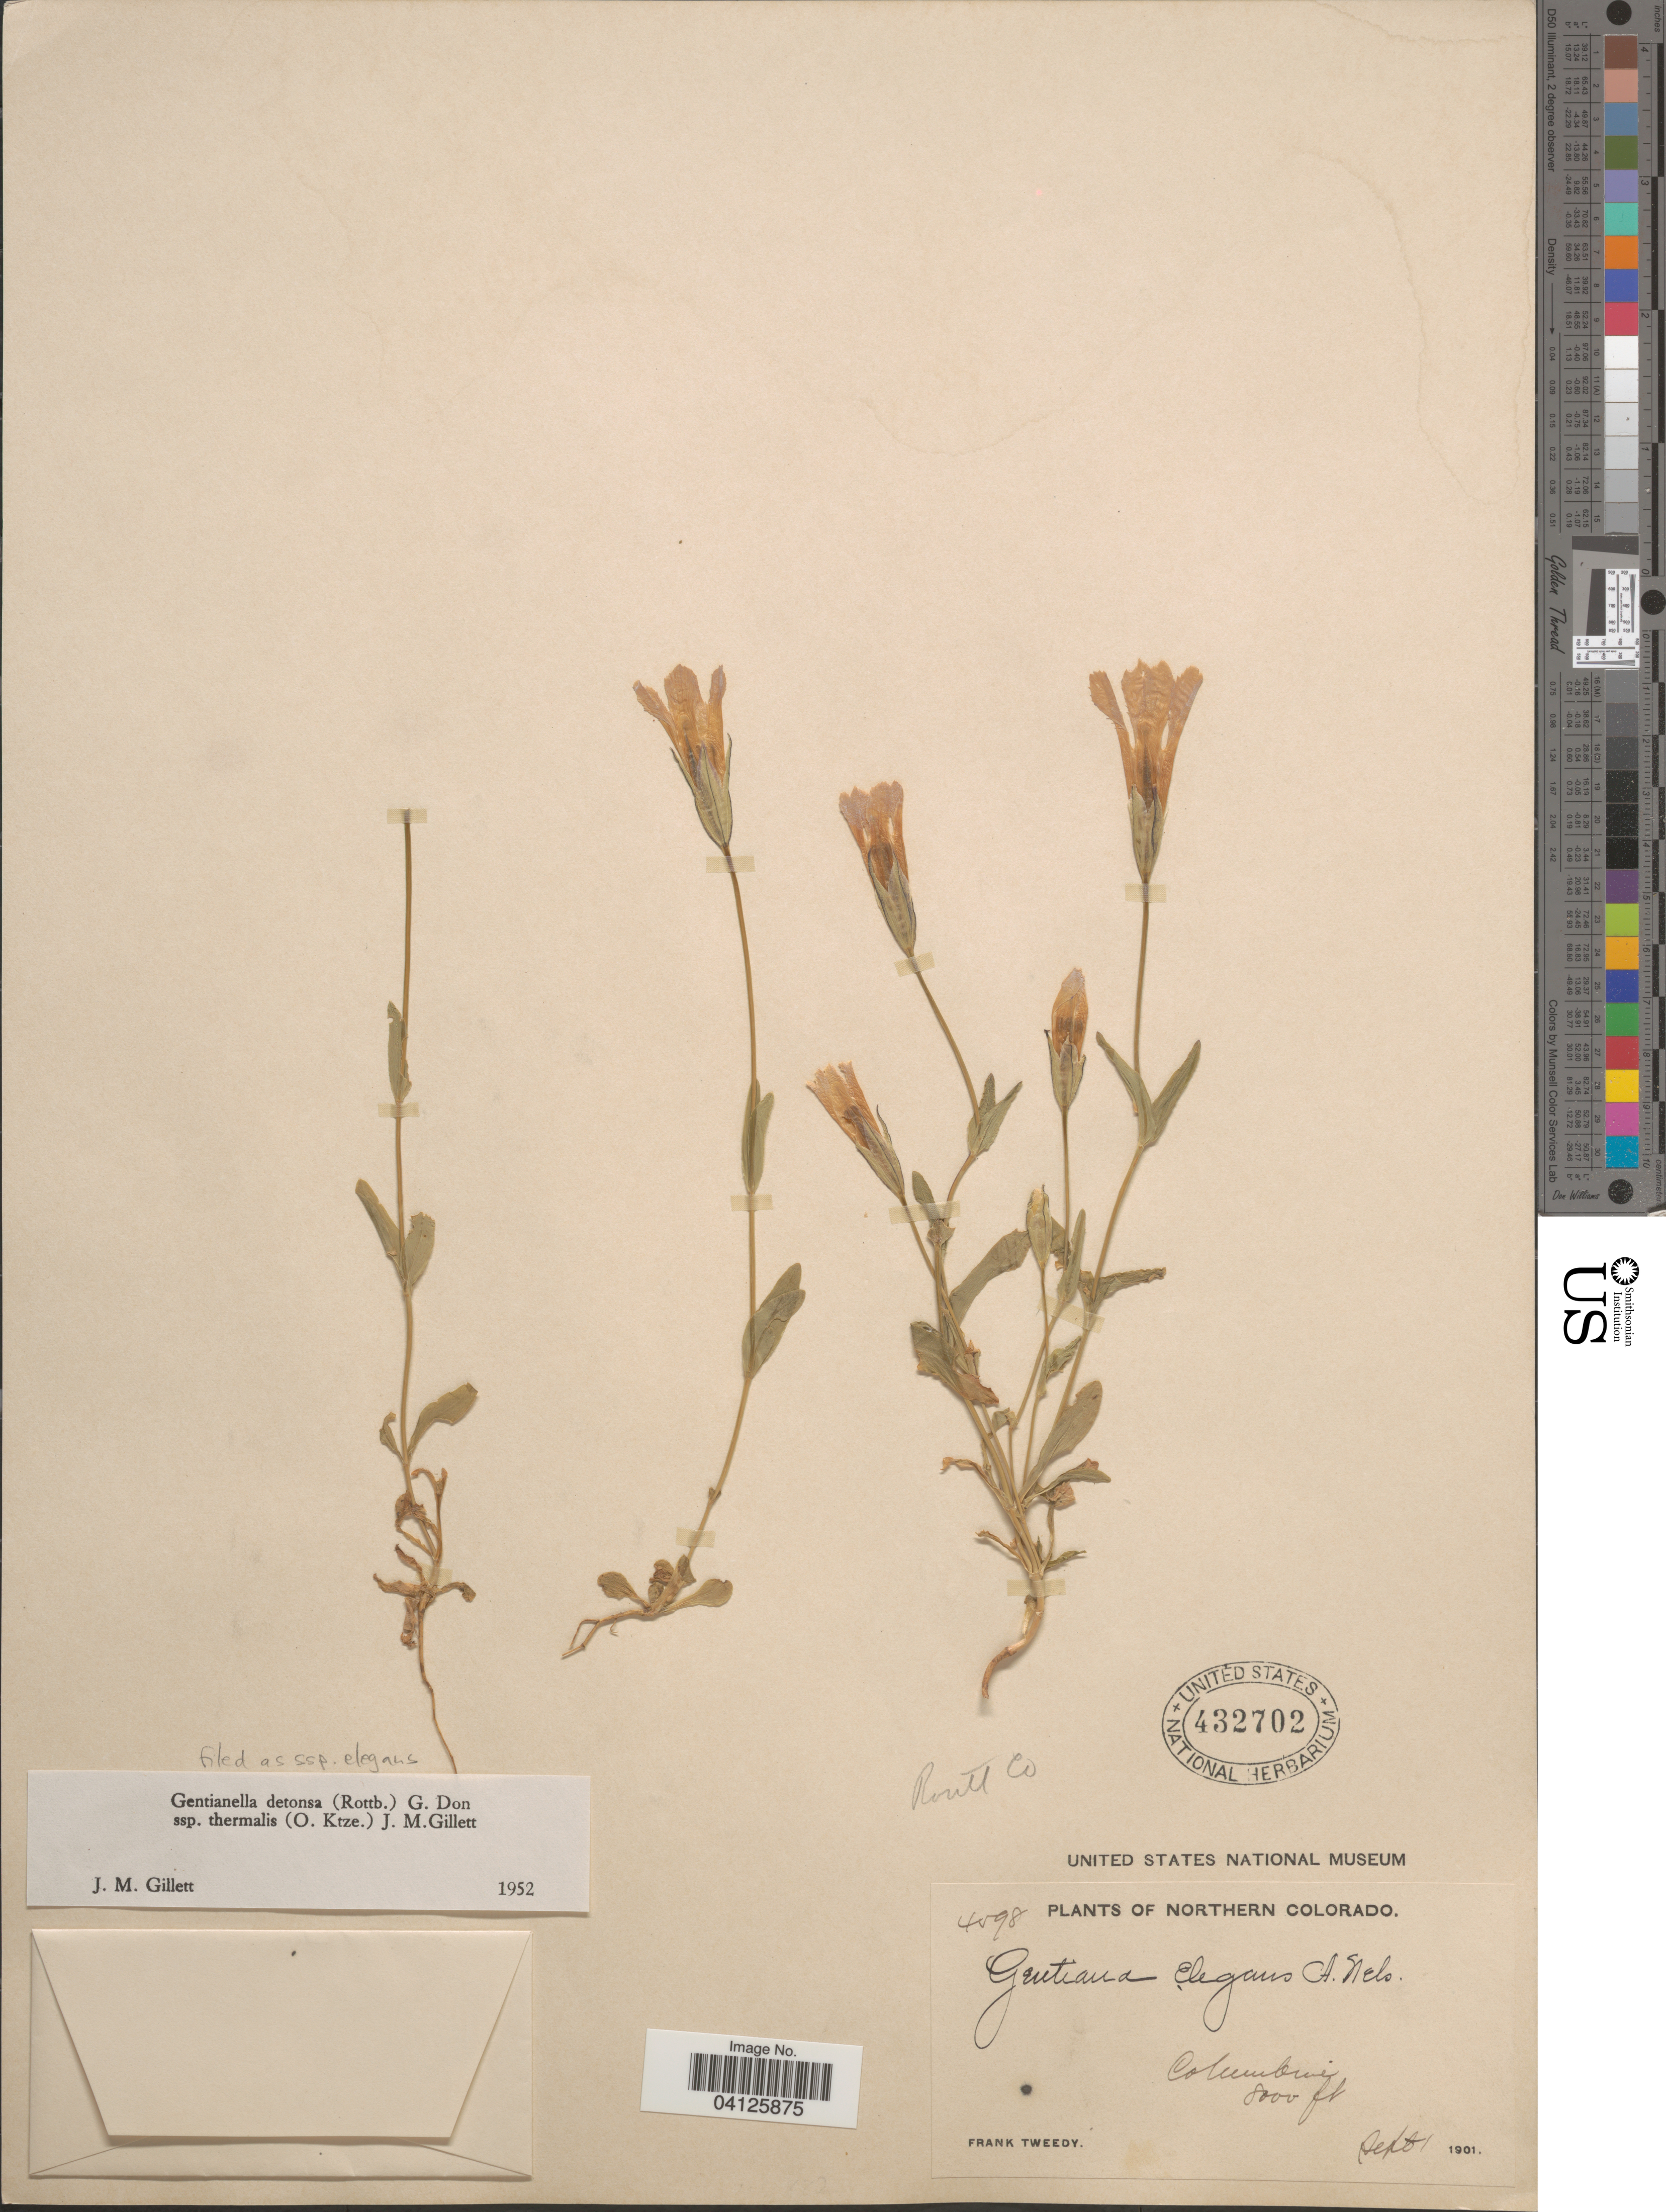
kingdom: Plantae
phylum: Tracheophyta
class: Magnoliopsida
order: Gentianales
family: Gentianaceae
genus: Gentianella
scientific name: Gentianella detonsa subsp. elegans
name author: (A. Gray) J.M. Gillett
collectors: F. Tweedy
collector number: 4098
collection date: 1901-09-01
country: United States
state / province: Colorado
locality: Northern Colorado. Routt Co. Columbine.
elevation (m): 2438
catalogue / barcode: US 432702